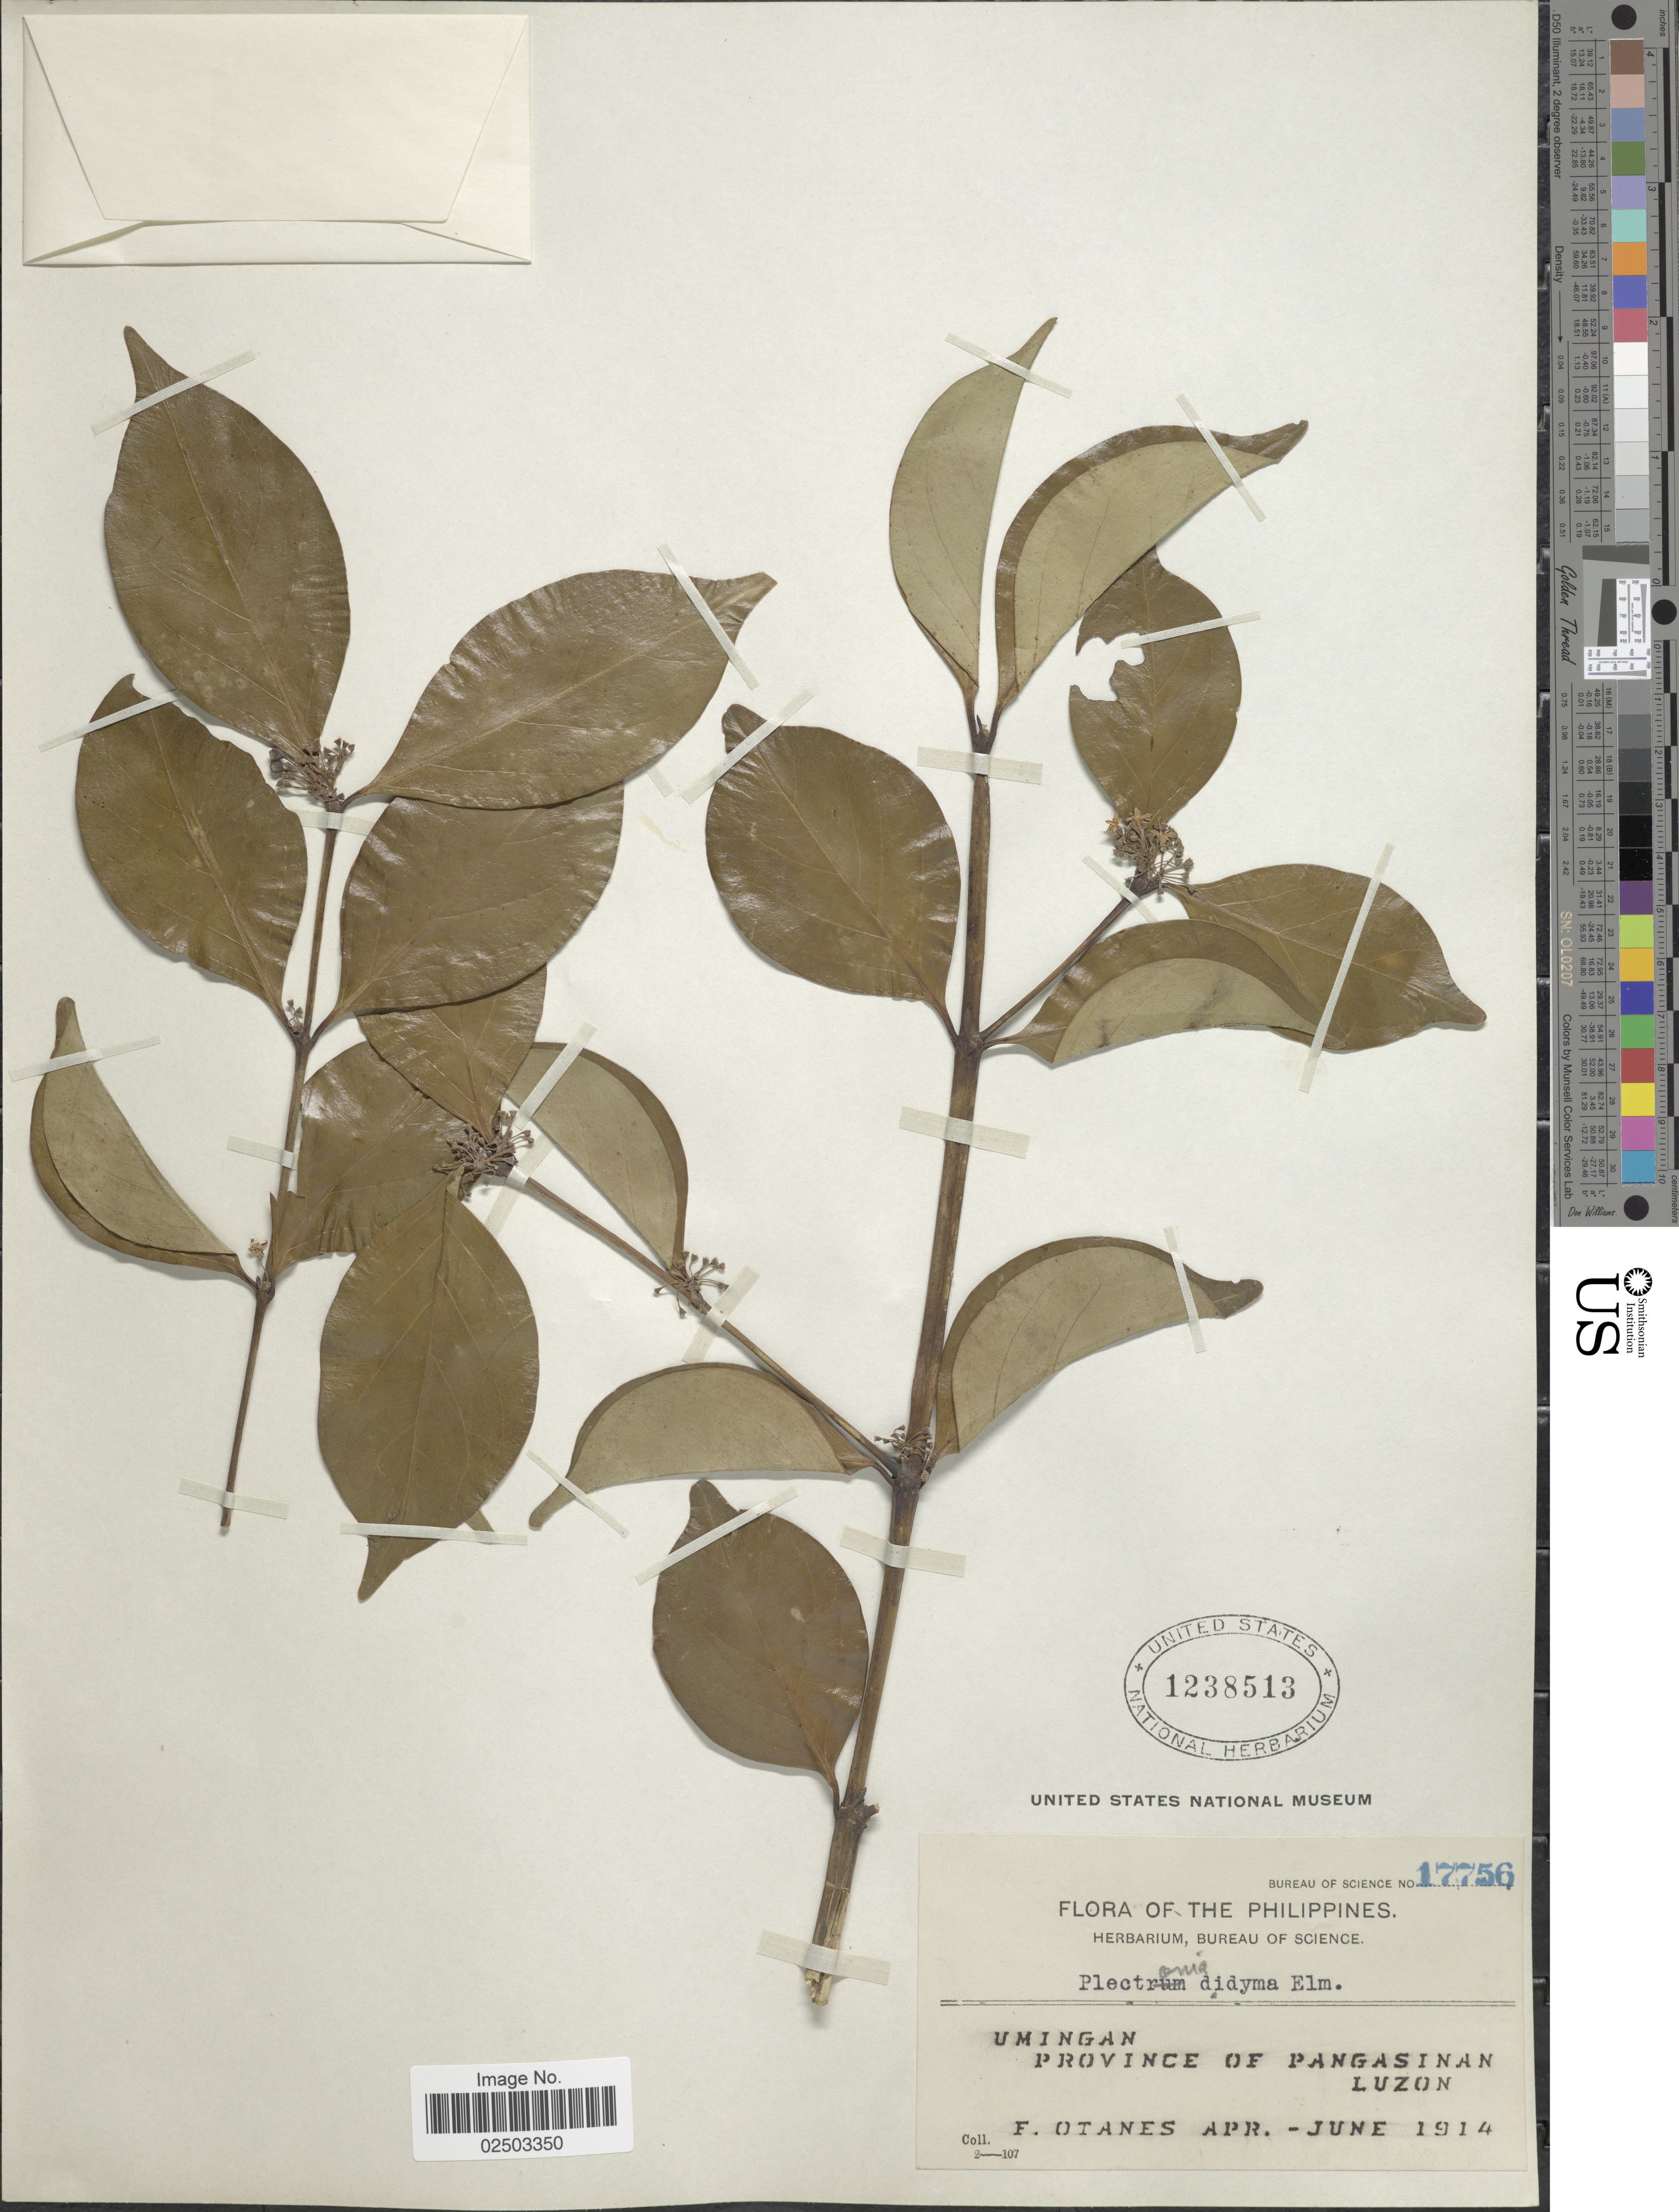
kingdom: Plantae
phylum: Tracheophyta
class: Magnoliopsida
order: Gentianales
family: Rubiaceae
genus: Canthium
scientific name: Canthium dicoccum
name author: (Gaertn.) Merr.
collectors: F. Q. Otanes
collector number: Bureau of Science 17756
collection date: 1914-04/1914-06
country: Philippines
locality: Umingan, Province of Pangasinan Luzon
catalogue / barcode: US 1238513